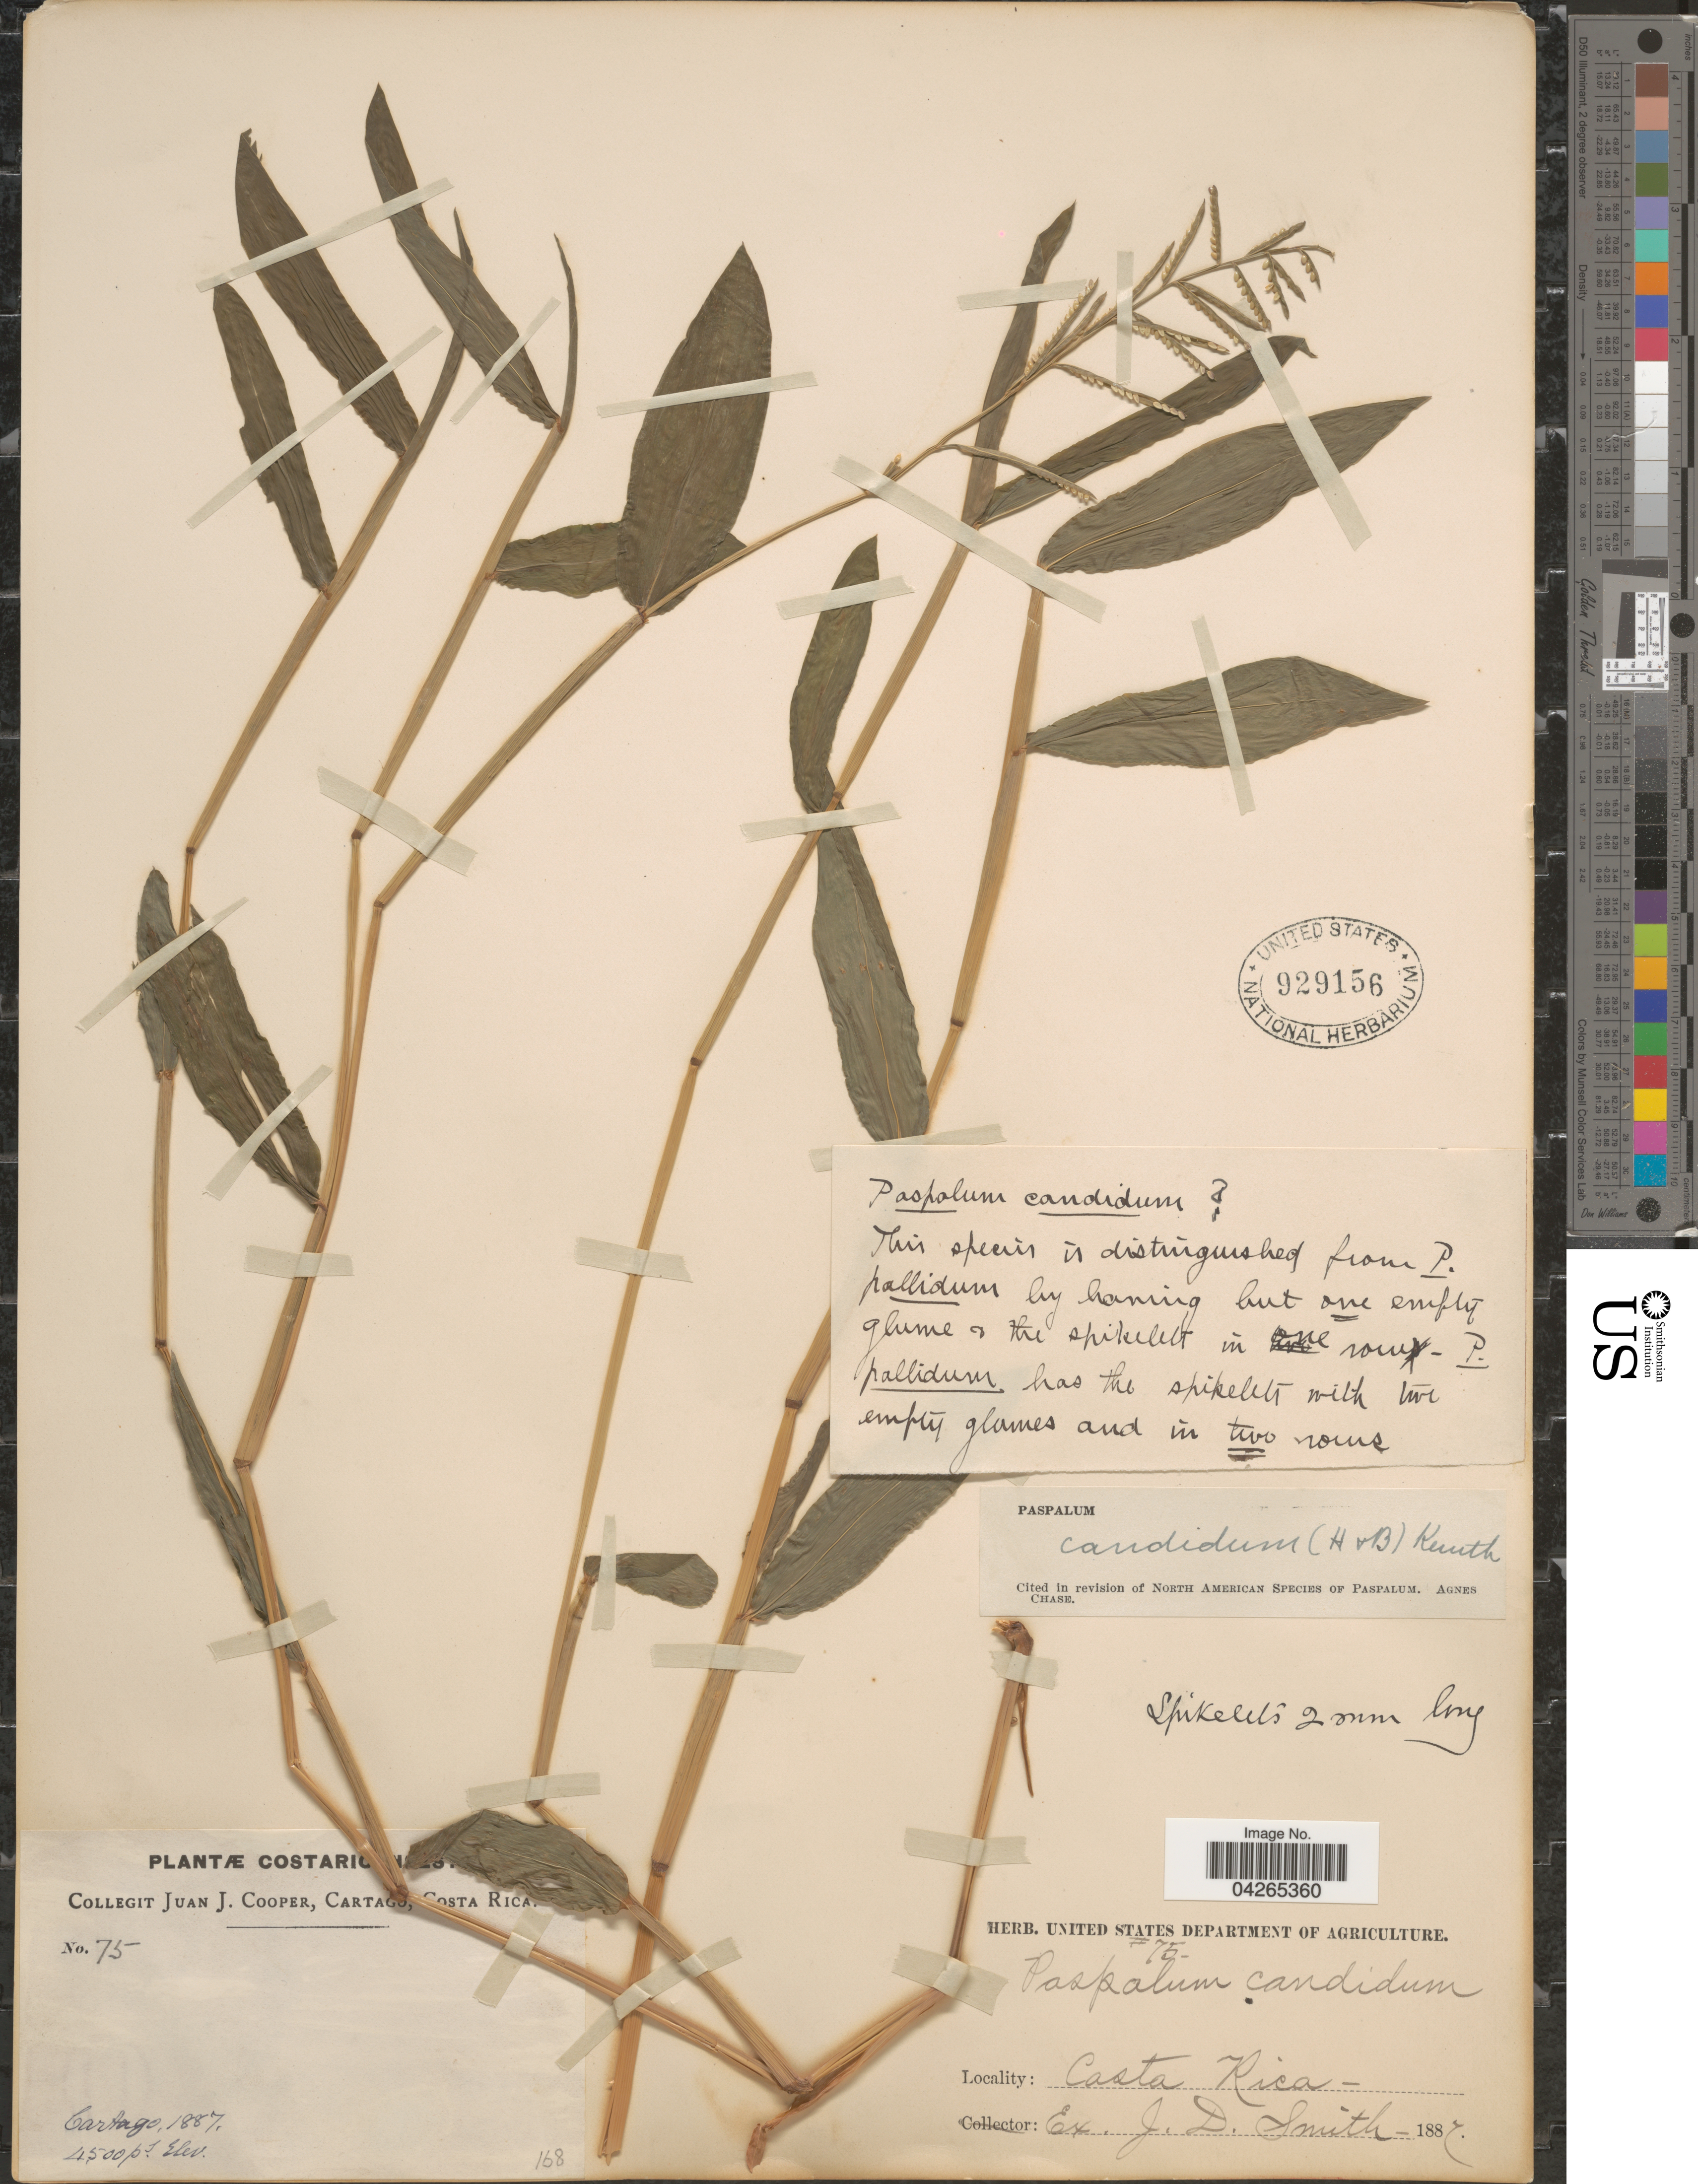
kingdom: Plantae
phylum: Tracheophyta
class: Liliopsida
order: Poales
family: Poaceae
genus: Paspalum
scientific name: Paspalum candidum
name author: (Humb. & Bonpl. ex Fleugge) Kunth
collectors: J. J. Cooper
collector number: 75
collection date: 1887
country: Costa Rica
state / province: Cartago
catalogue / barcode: US 929156